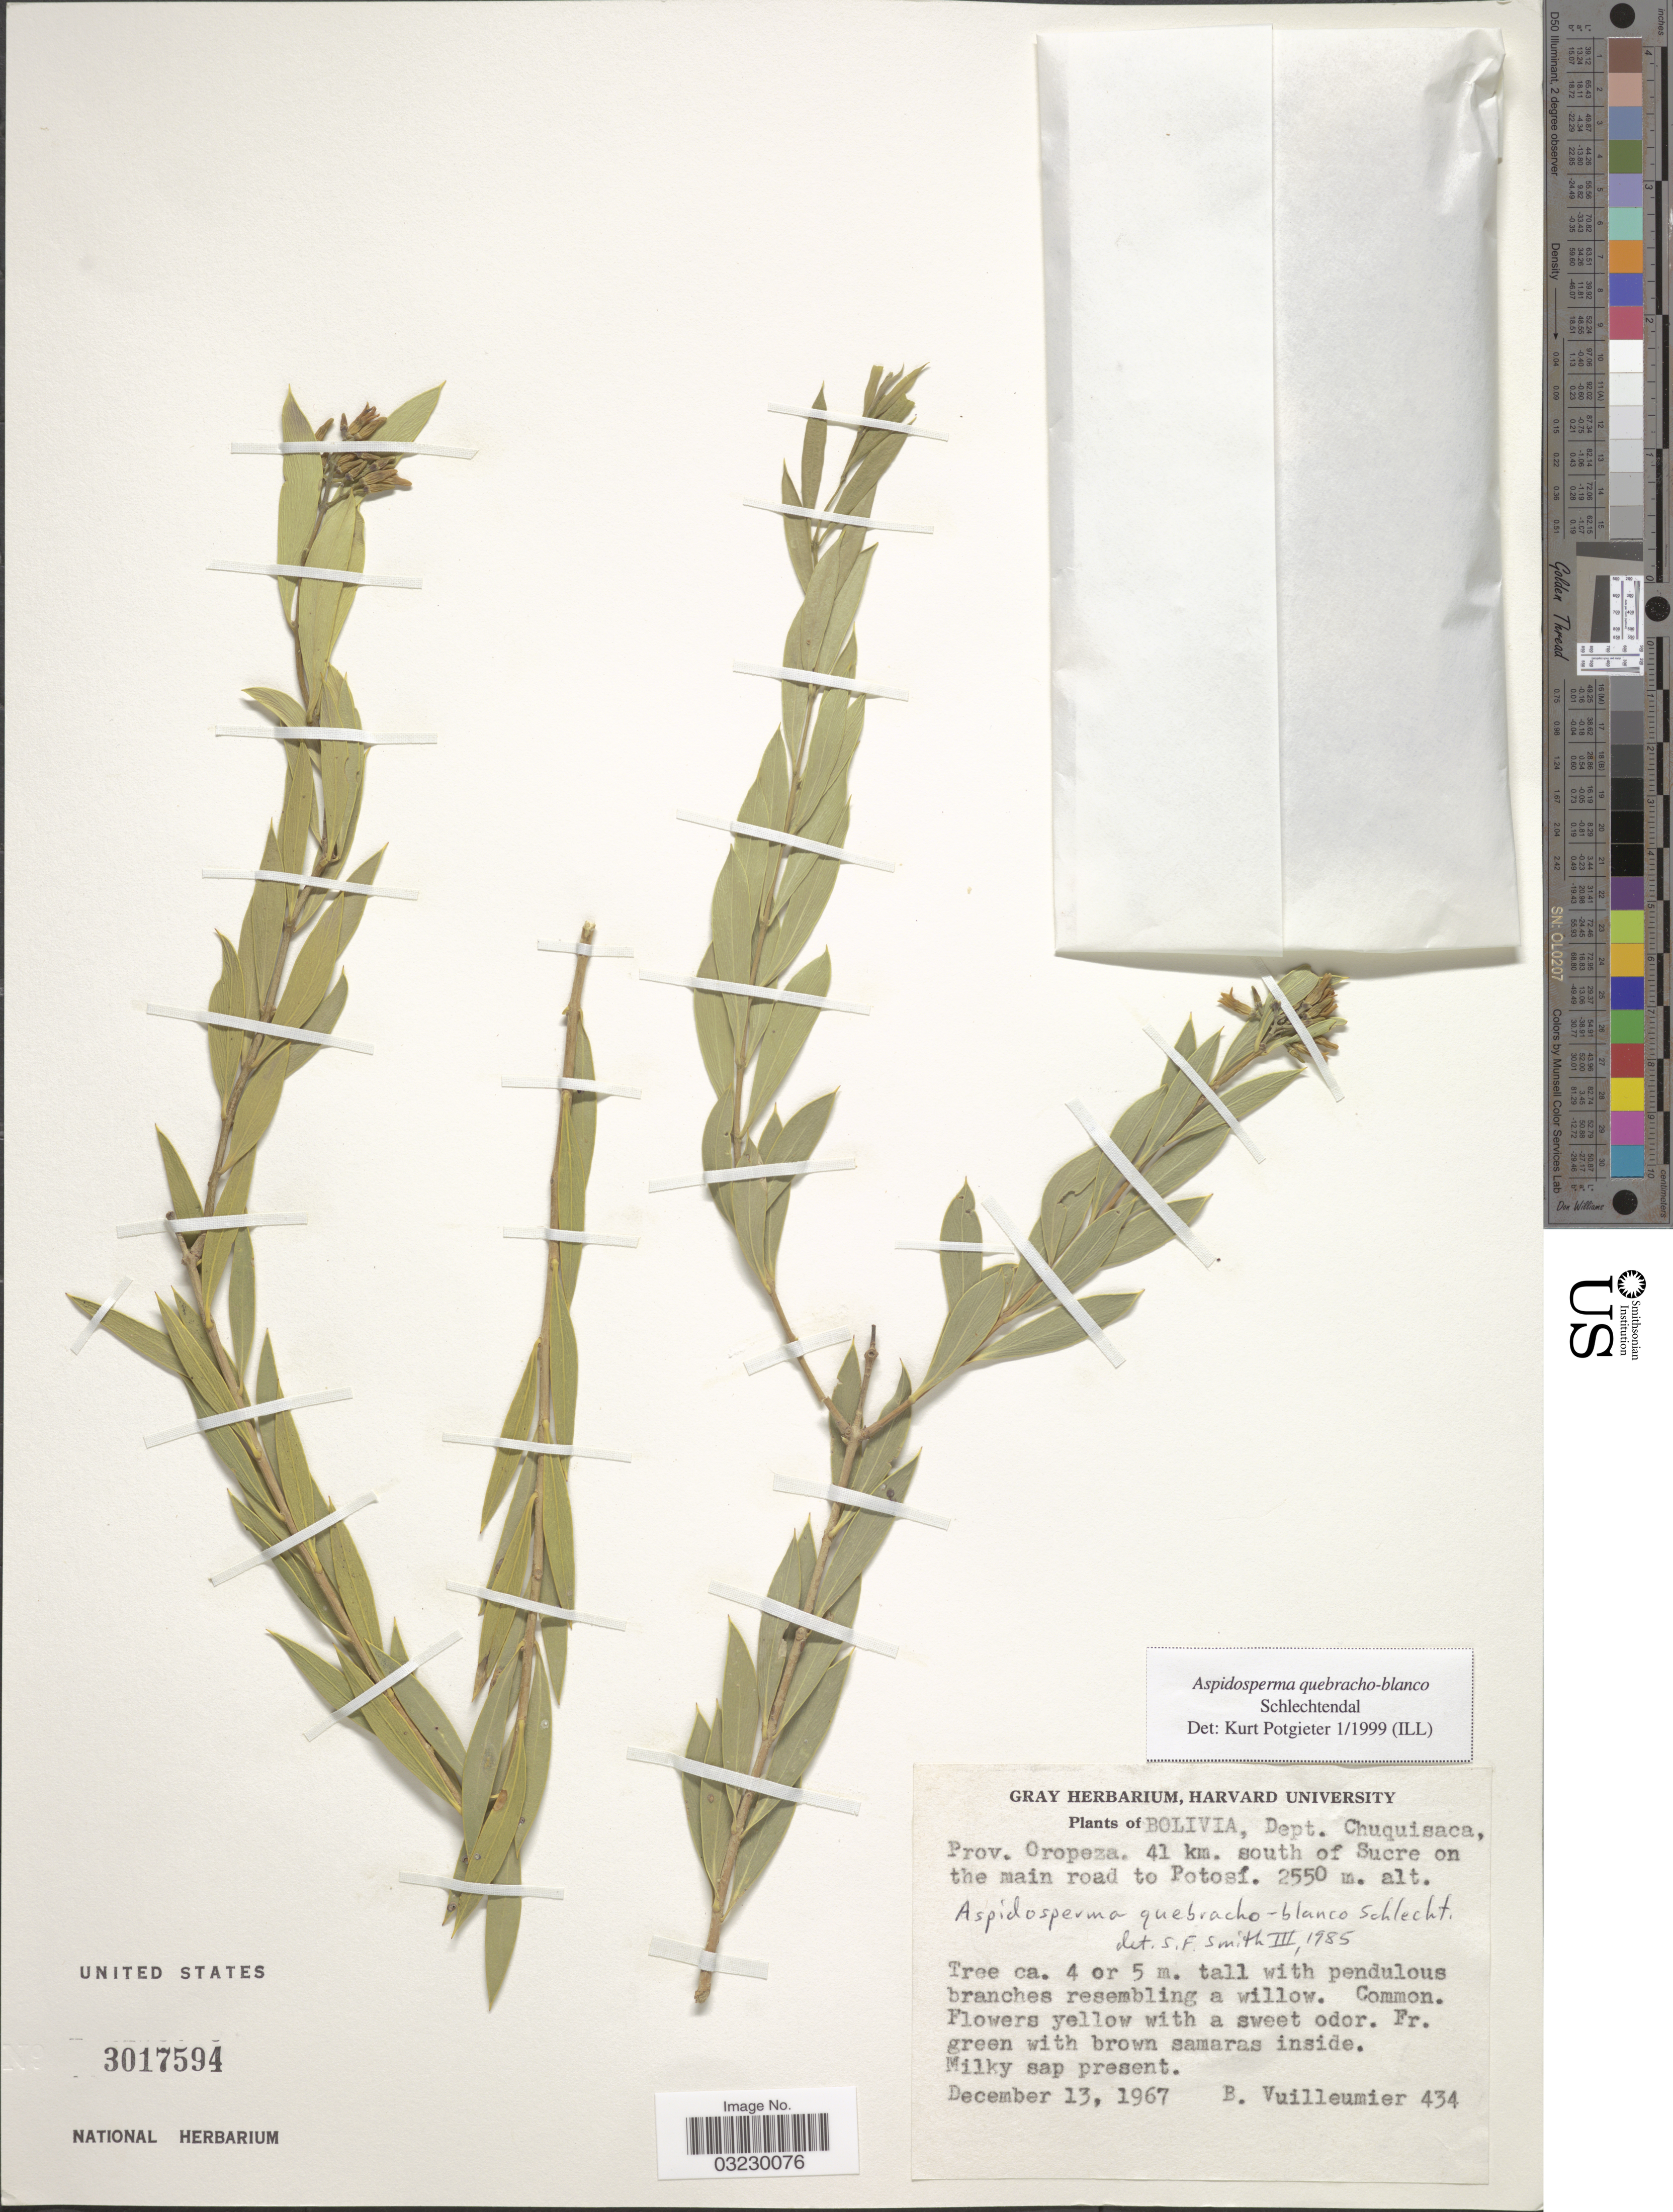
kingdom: Plantae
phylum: Tracheophyta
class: Magnoliopsida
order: Gentianales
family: Apocynaceae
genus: Aspidosperma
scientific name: Aspidosperma quebracho-blanco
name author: Schltdl.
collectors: B. Vuilleumier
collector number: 434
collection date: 1967-12-13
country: Bolivia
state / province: Chuquisaca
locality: Dept. Chuquisaca, Prov. Oropeza. 41 km. south of Sucre on the main road to Potosí.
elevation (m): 2550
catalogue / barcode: US 3017594